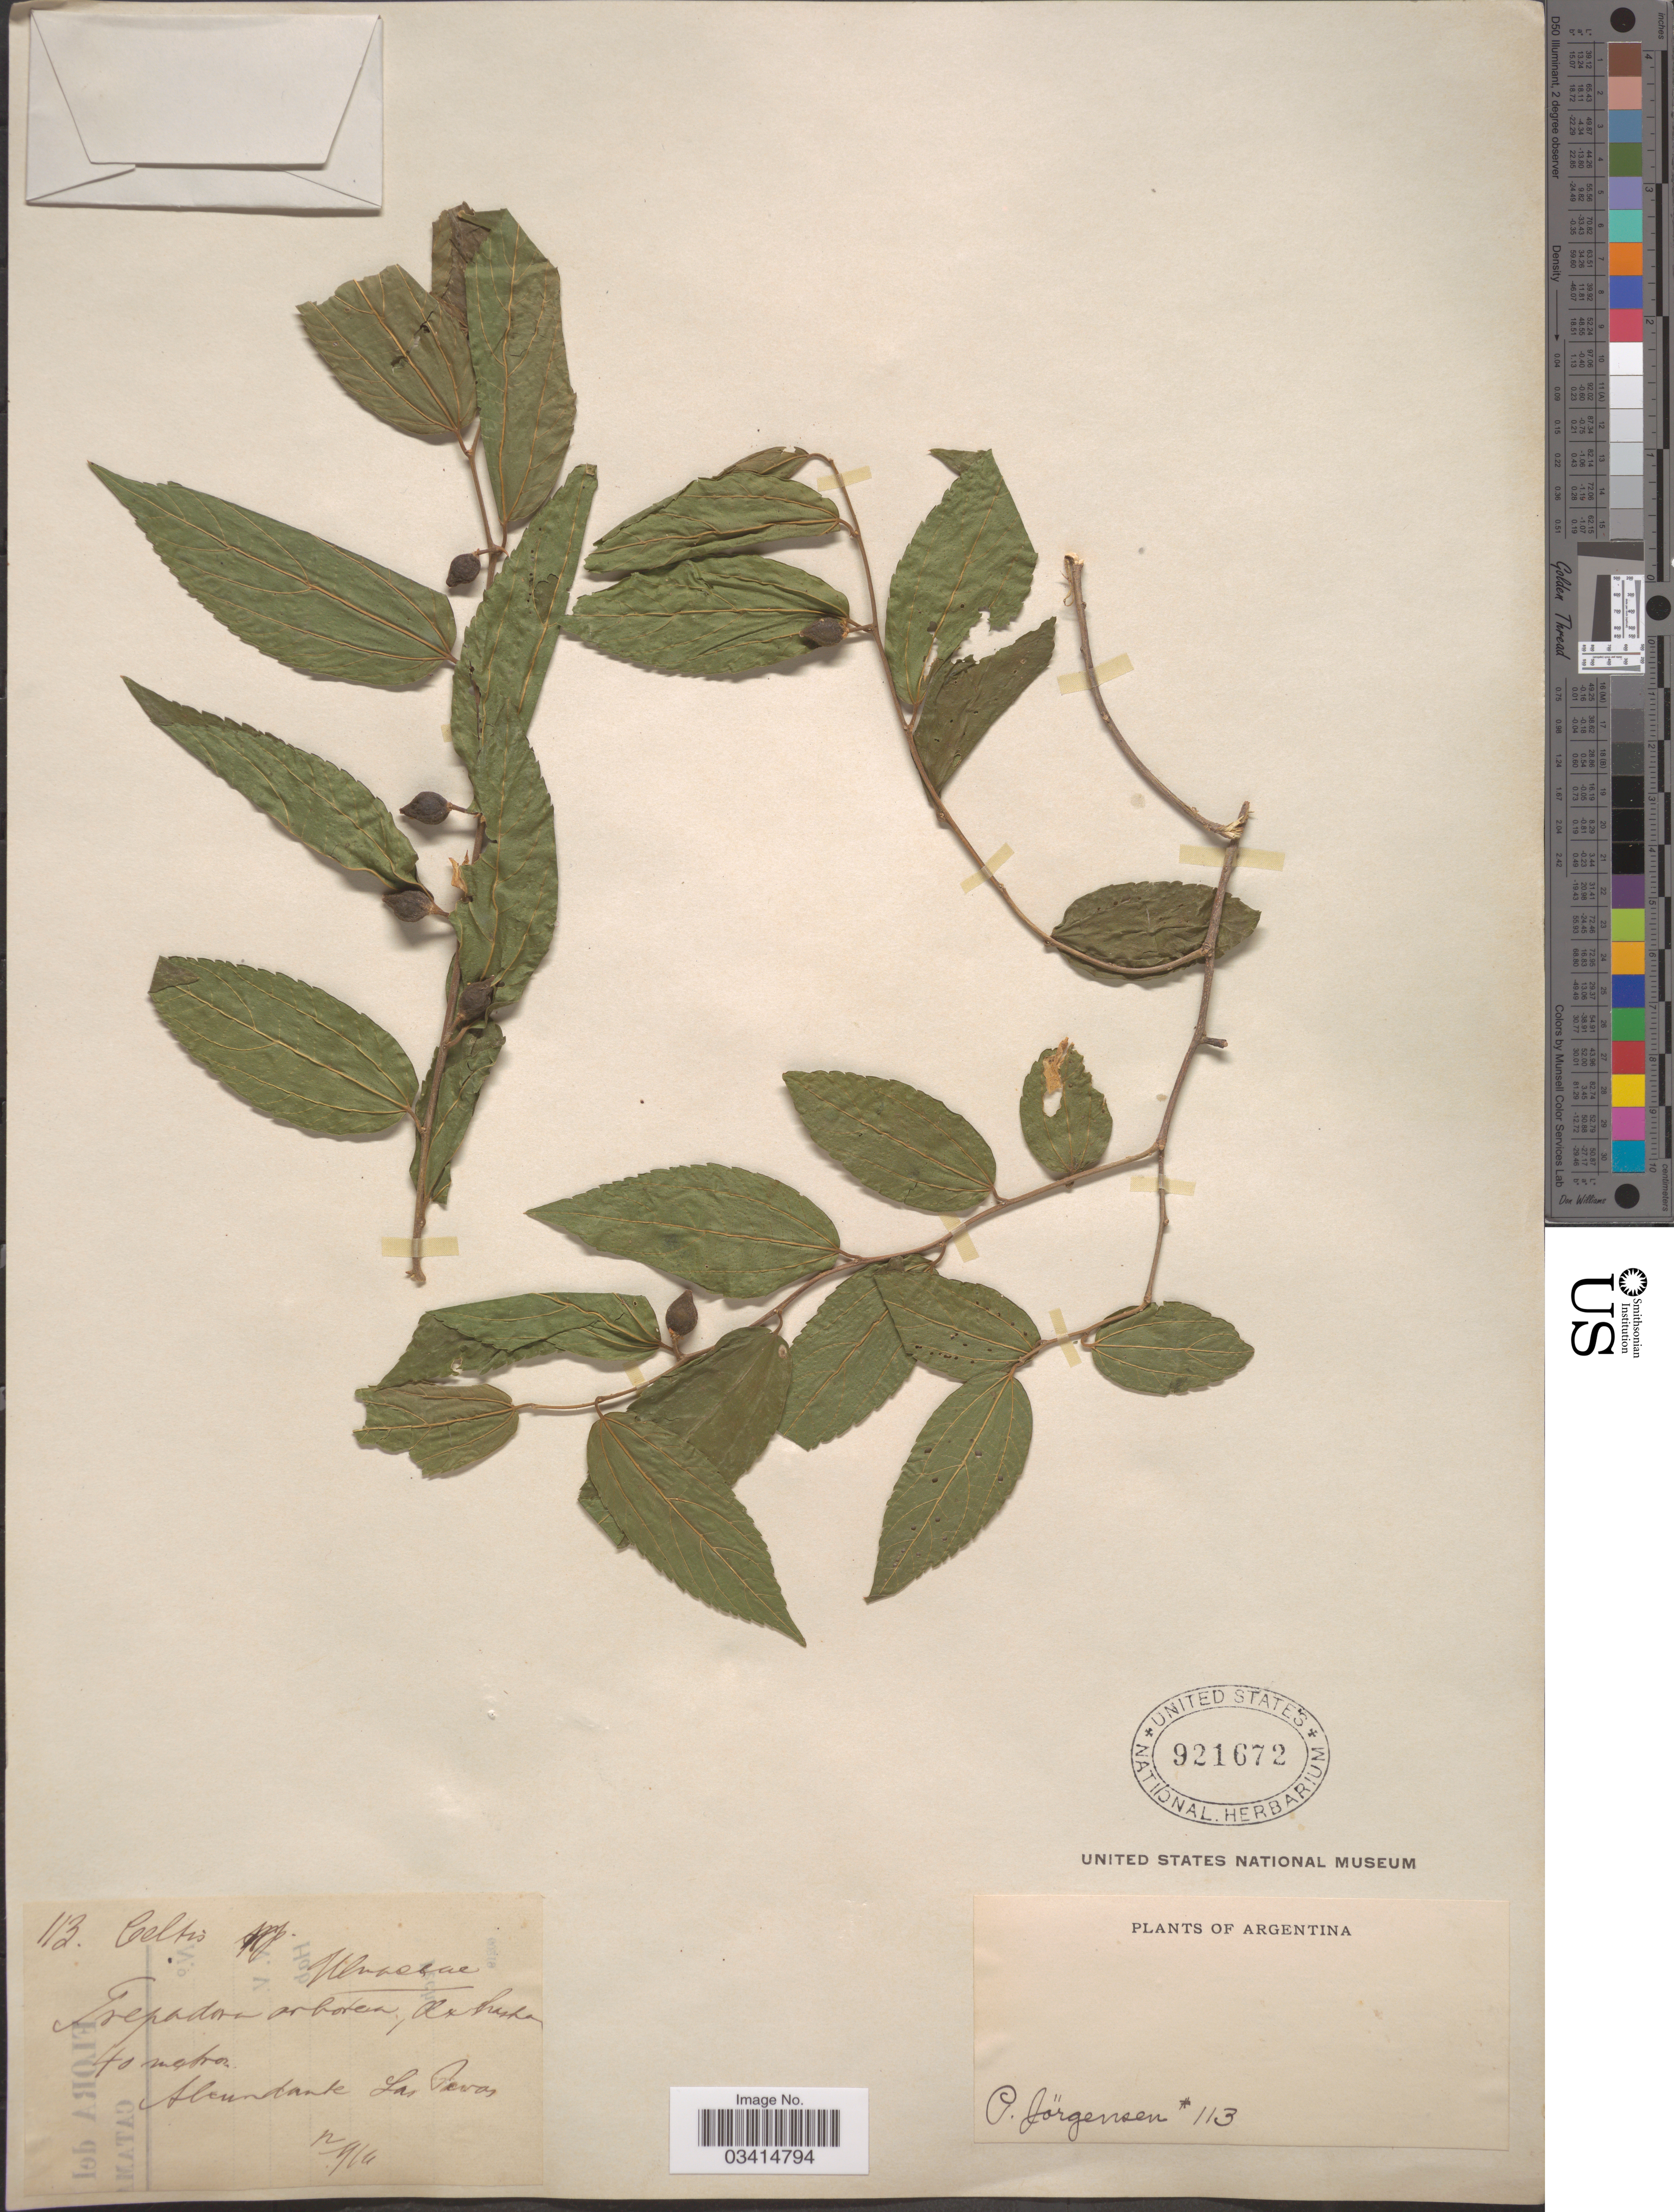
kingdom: Plantae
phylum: Tracheophyta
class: Magnoliopsida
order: Rosales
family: Cannabaceae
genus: Celtis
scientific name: Celtis iguanaea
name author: (Jacq.) Sarg.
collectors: P. Jörgensen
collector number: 113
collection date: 1914-12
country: Argentina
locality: Abundante Las Penas.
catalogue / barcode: US 921672